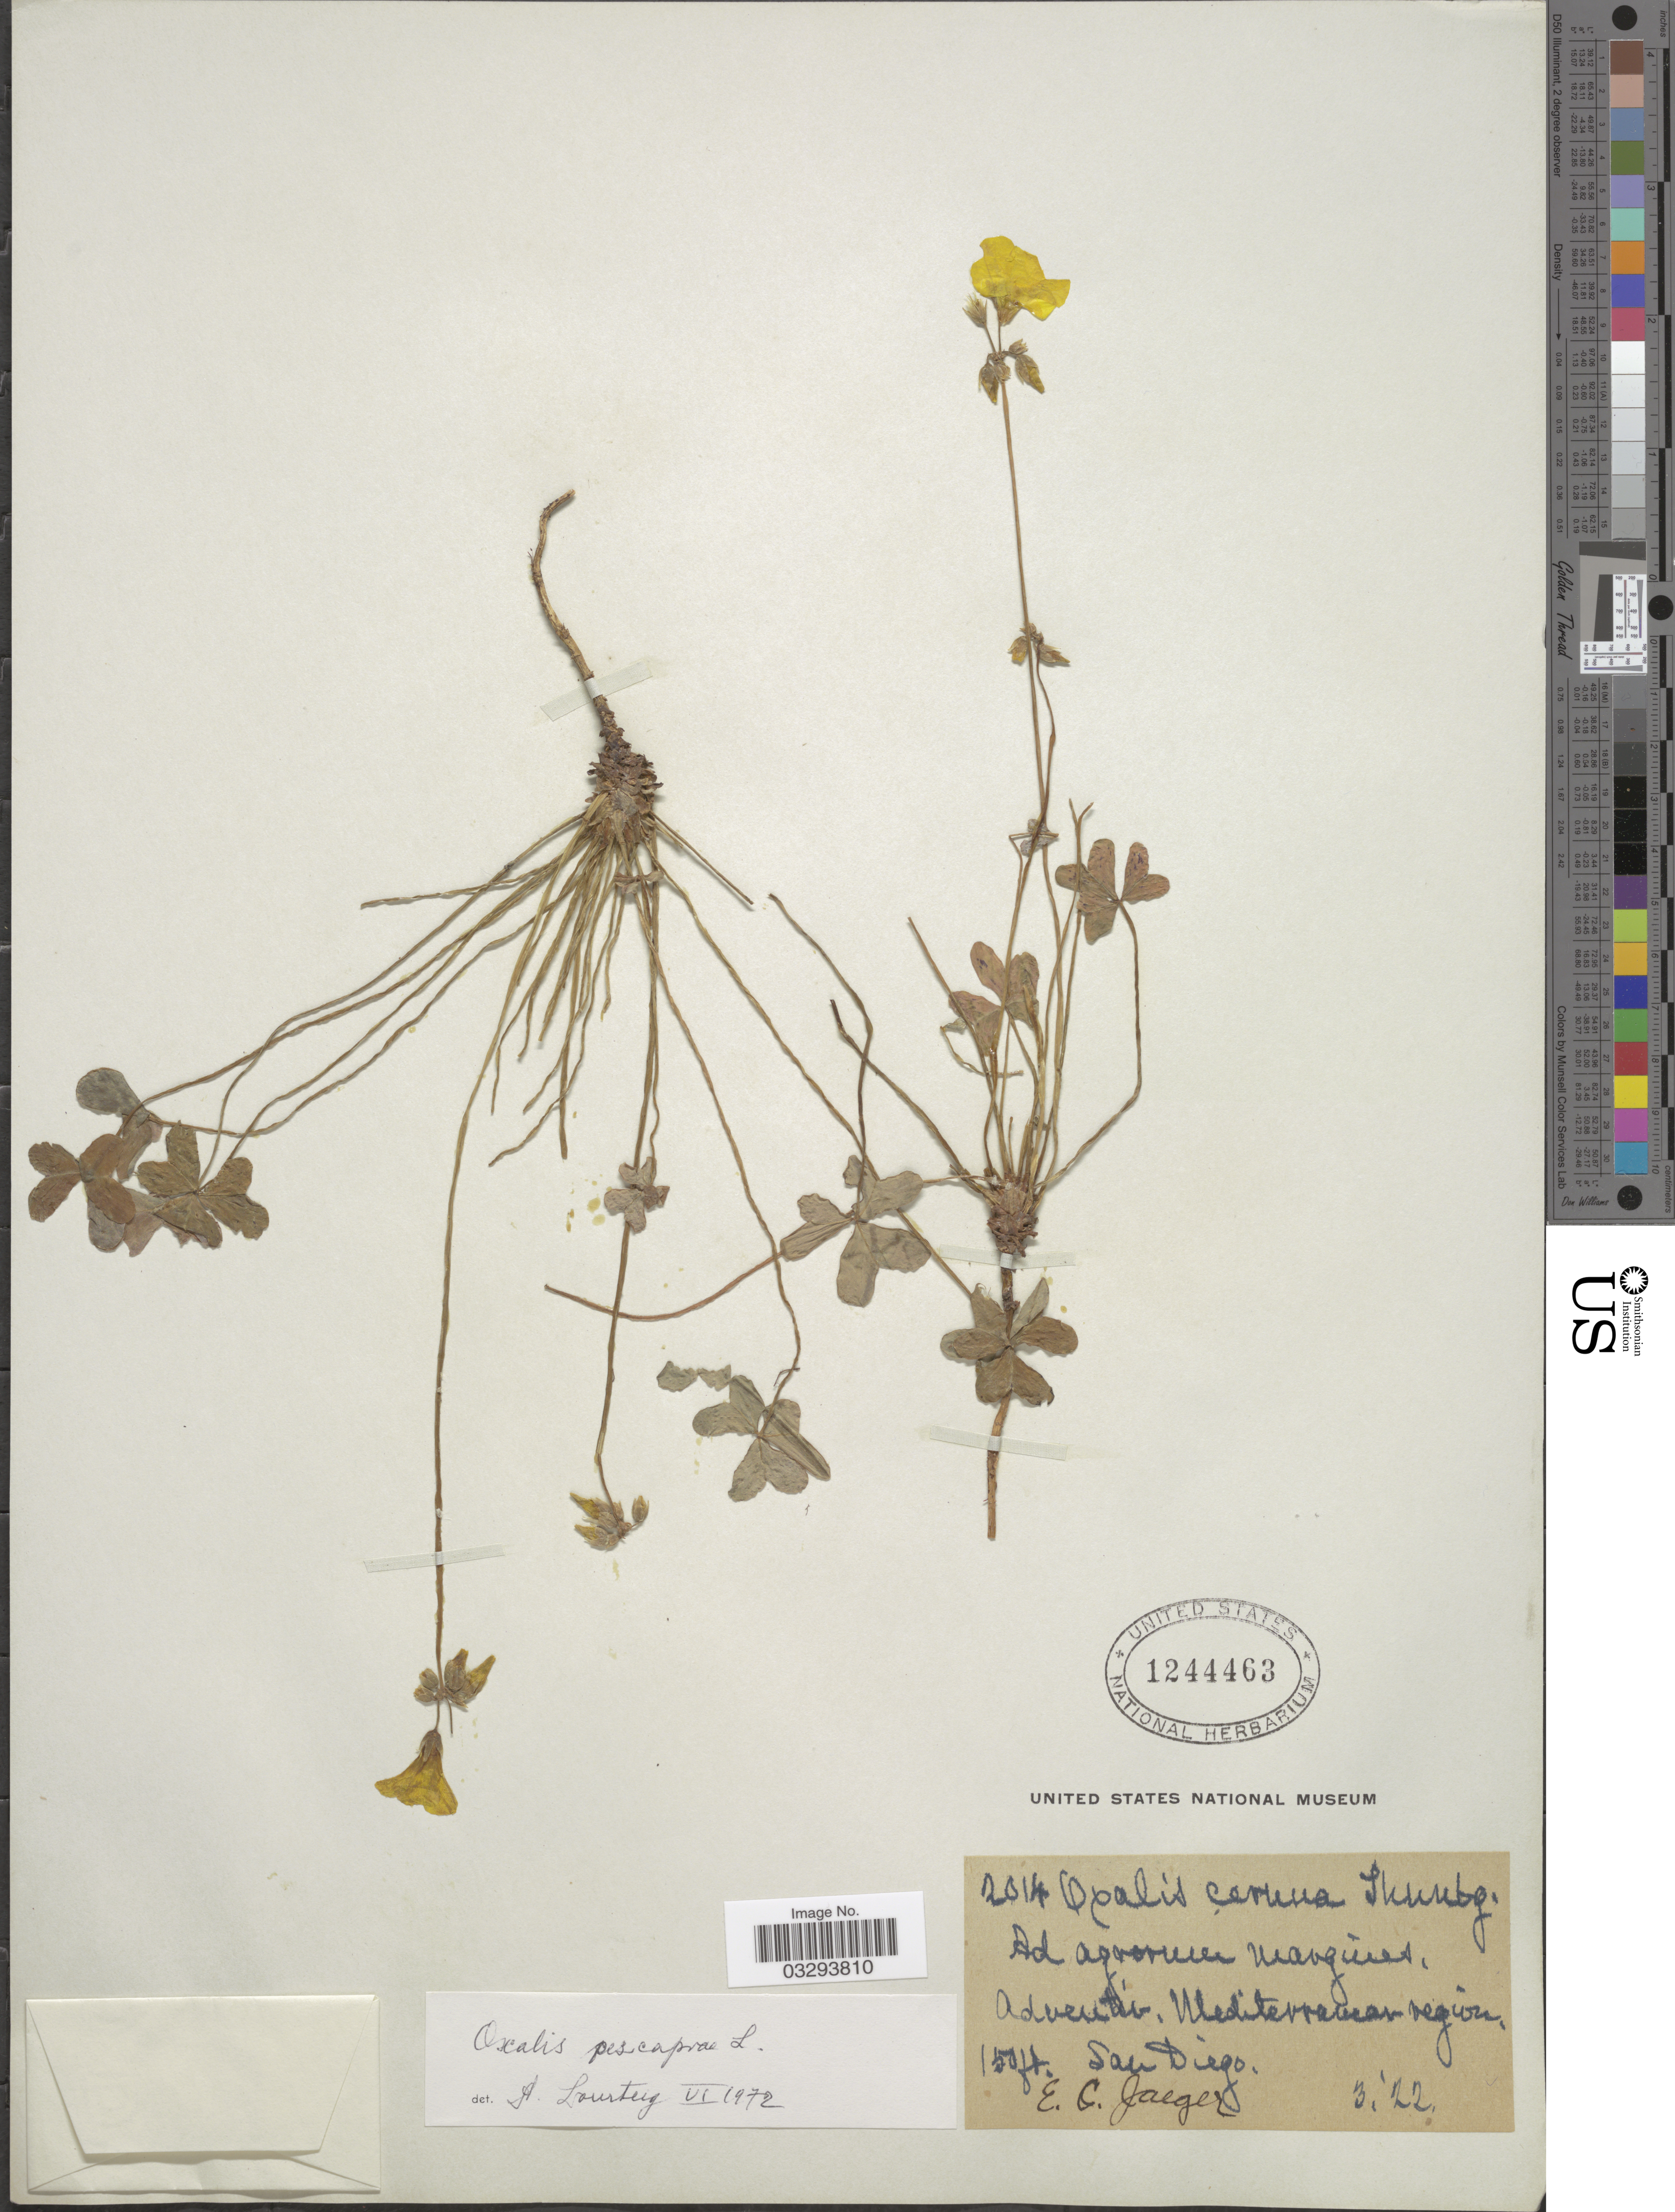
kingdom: Plantae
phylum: Tracheophyta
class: Magnoliopsida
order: Oxalidales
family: Oxalidaceae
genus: Oxalis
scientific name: Oxalis pes-caprae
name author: L.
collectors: E. Jaeger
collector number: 2014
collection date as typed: Transcribed d/m/y: /3/22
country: United States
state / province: California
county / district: San Diego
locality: Adventio. Mediterranean region. San Diego.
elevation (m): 46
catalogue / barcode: US 1244463